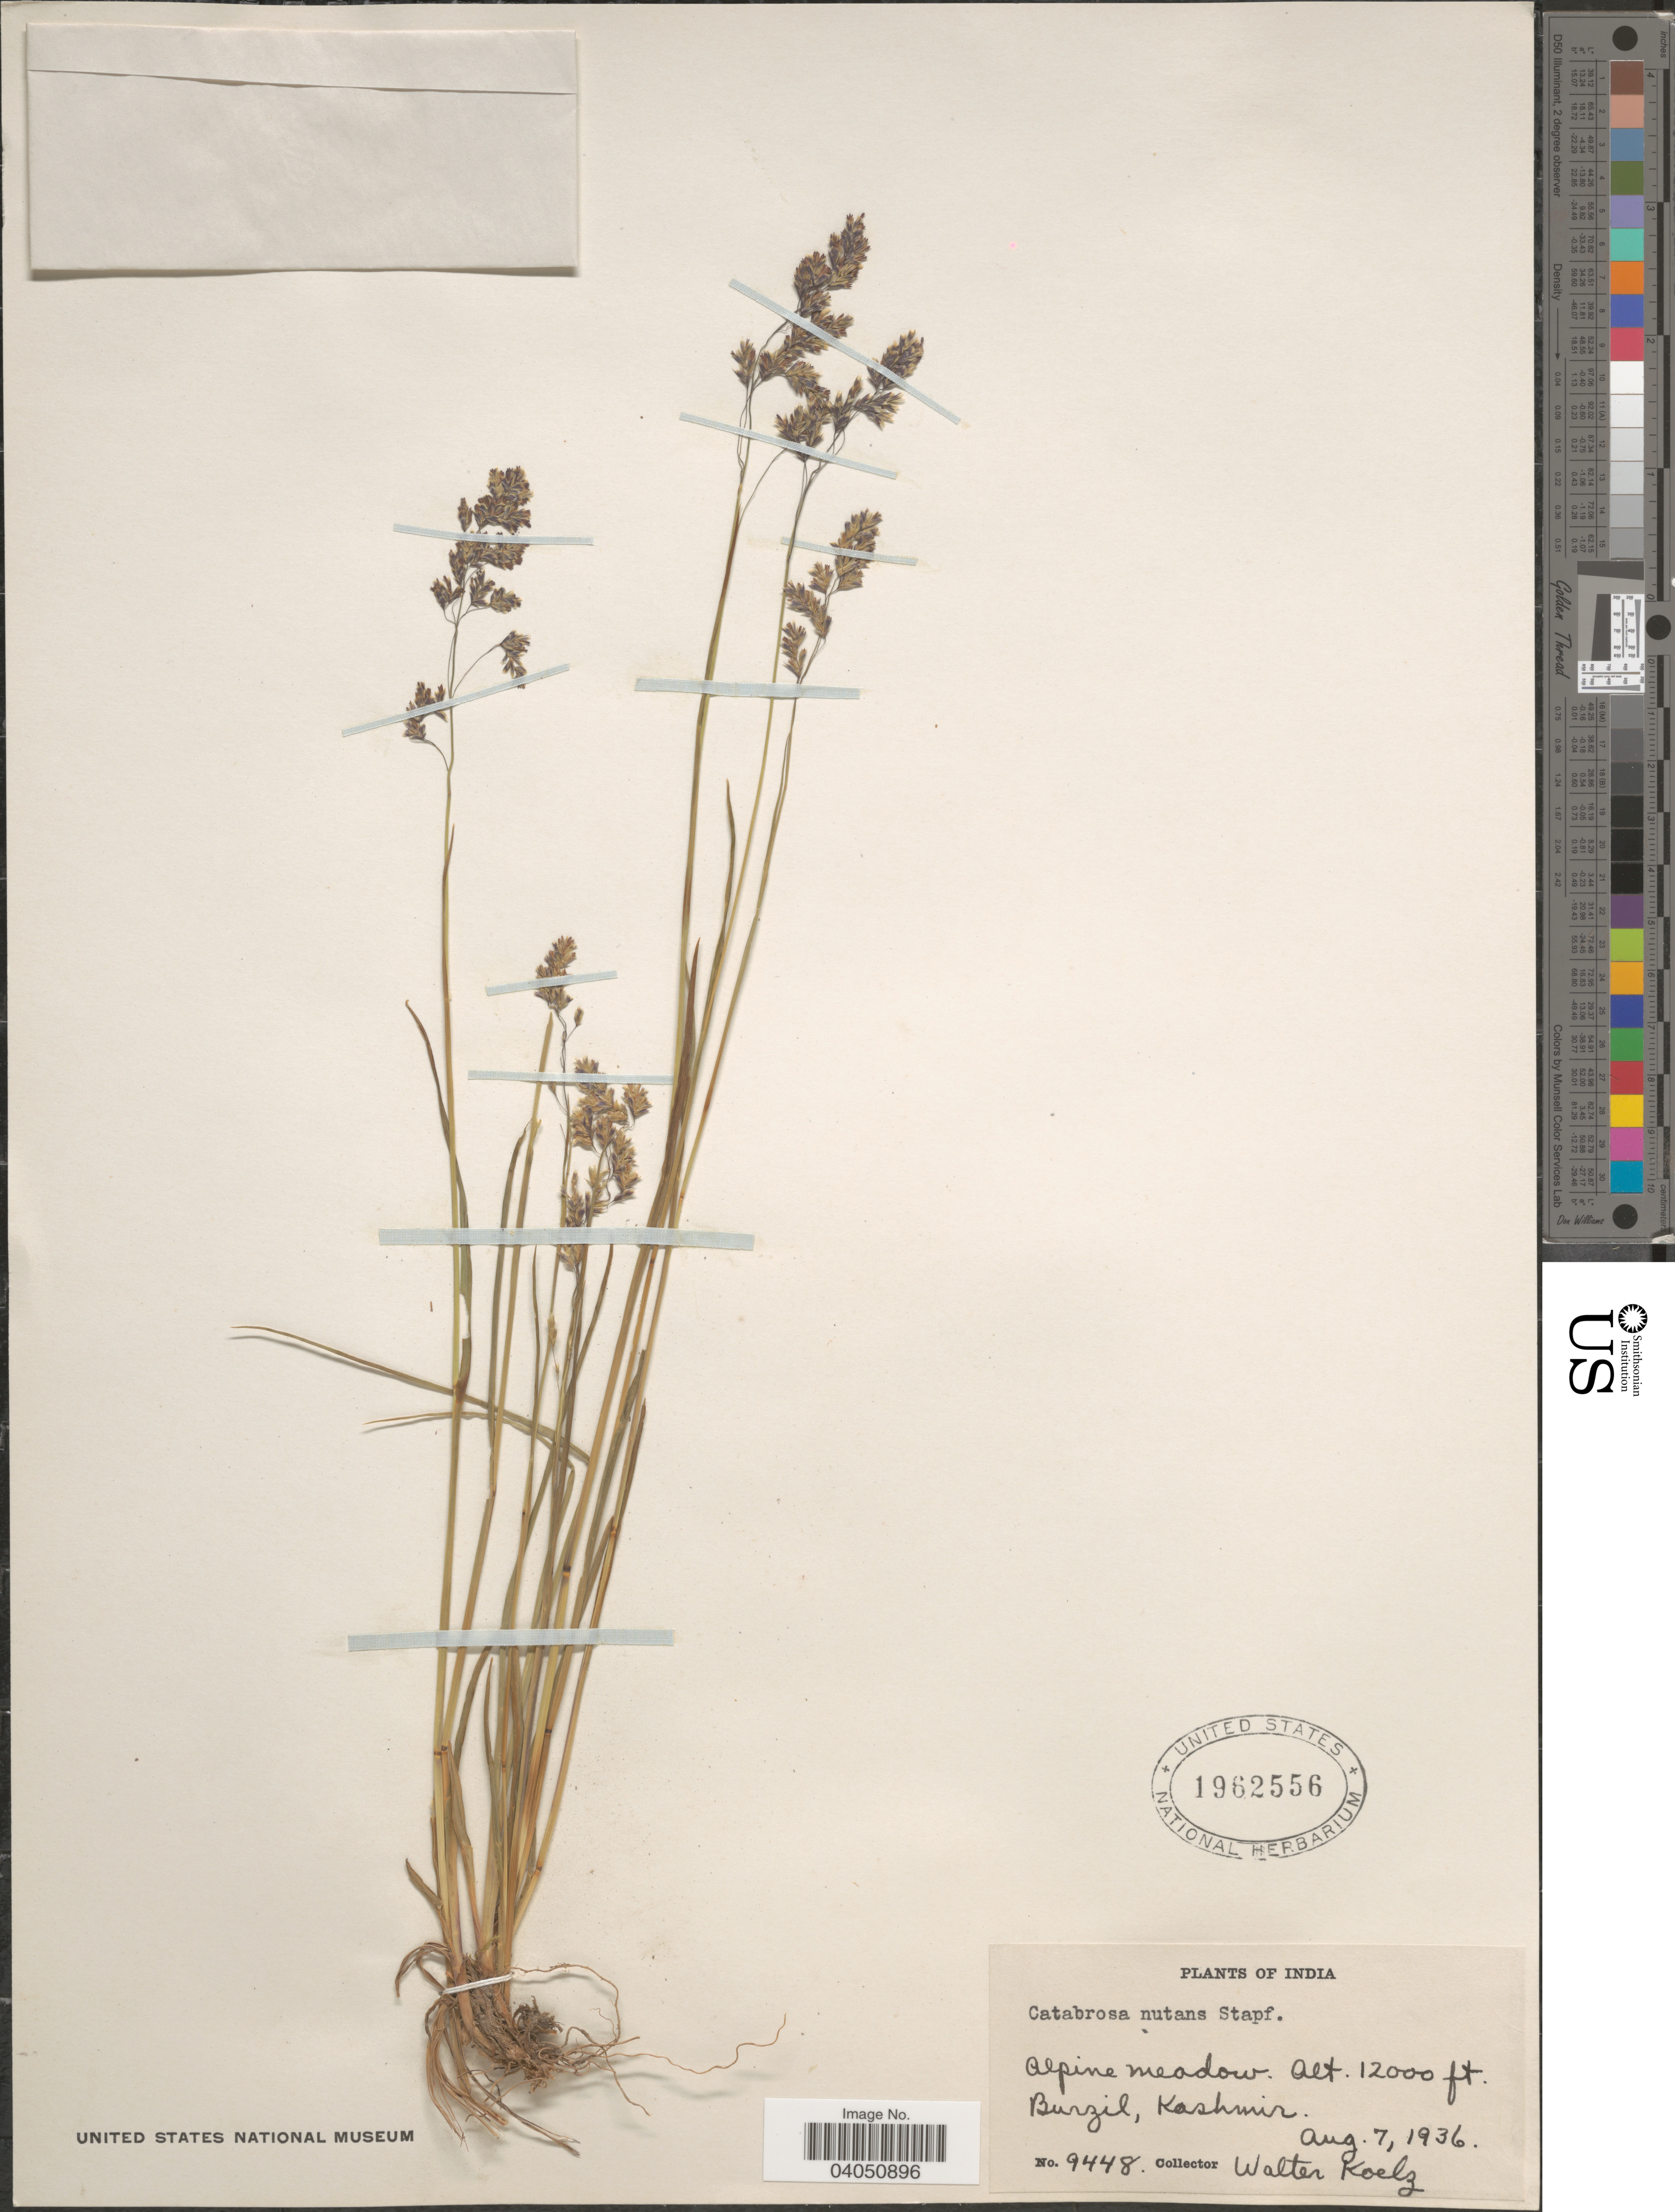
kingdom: Plantae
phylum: Tracheophyta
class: Liliopsida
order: Poales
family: Poaceae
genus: Hyalopoa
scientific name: Hyalopoa nutans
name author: (Griseb.) Tzvelev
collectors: W. N. Koelz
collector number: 9448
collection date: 1936-08-07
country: India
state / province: Jammu and Kashmir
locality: Alpine meadow, Burzil, Kashmir.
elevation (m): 3658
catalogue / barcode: US 1962556